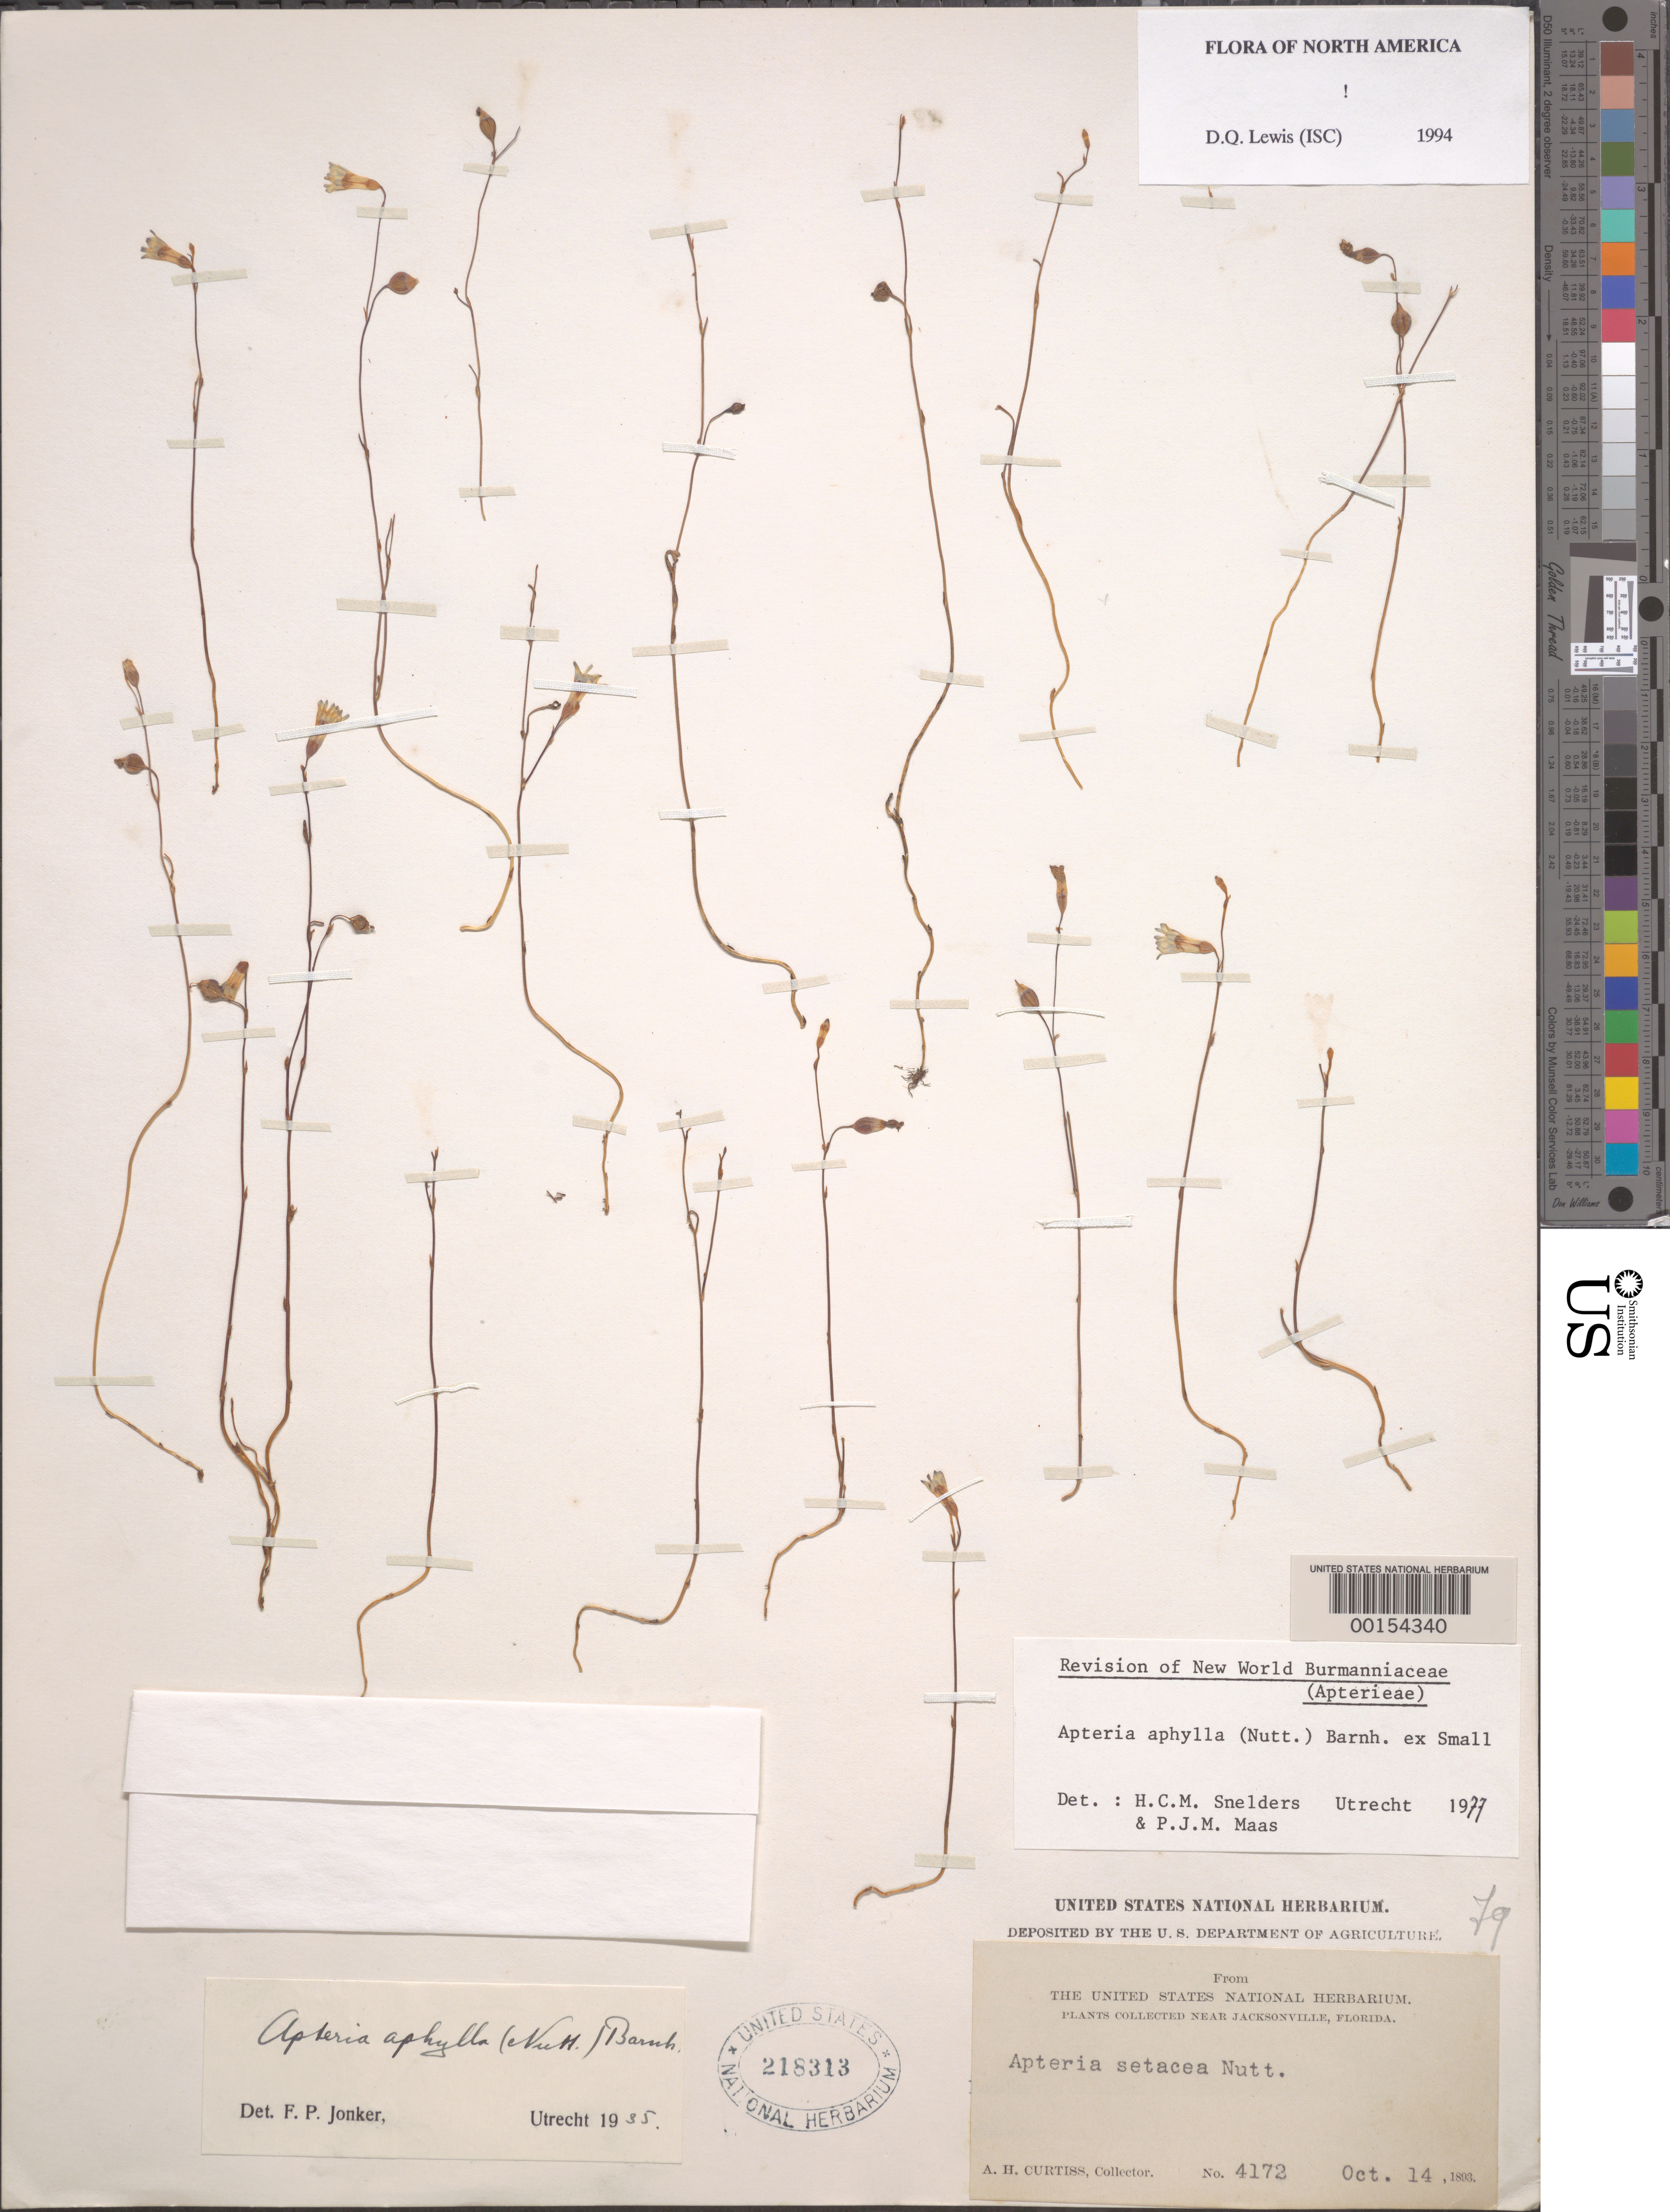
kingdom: Plantae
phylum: Tracheophyta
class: Liliopsida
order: Dioscoreales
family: Burmanniaceae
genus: Apteria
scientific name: Apteria aphylla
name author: (Nutt.) Barnhart ex Small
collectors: A. H. Curtiss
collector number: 4172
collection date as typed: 14 Oct 1893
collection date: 1893-10-14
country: United States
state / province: Florida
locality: Near jacksonville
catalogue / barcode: US 218313